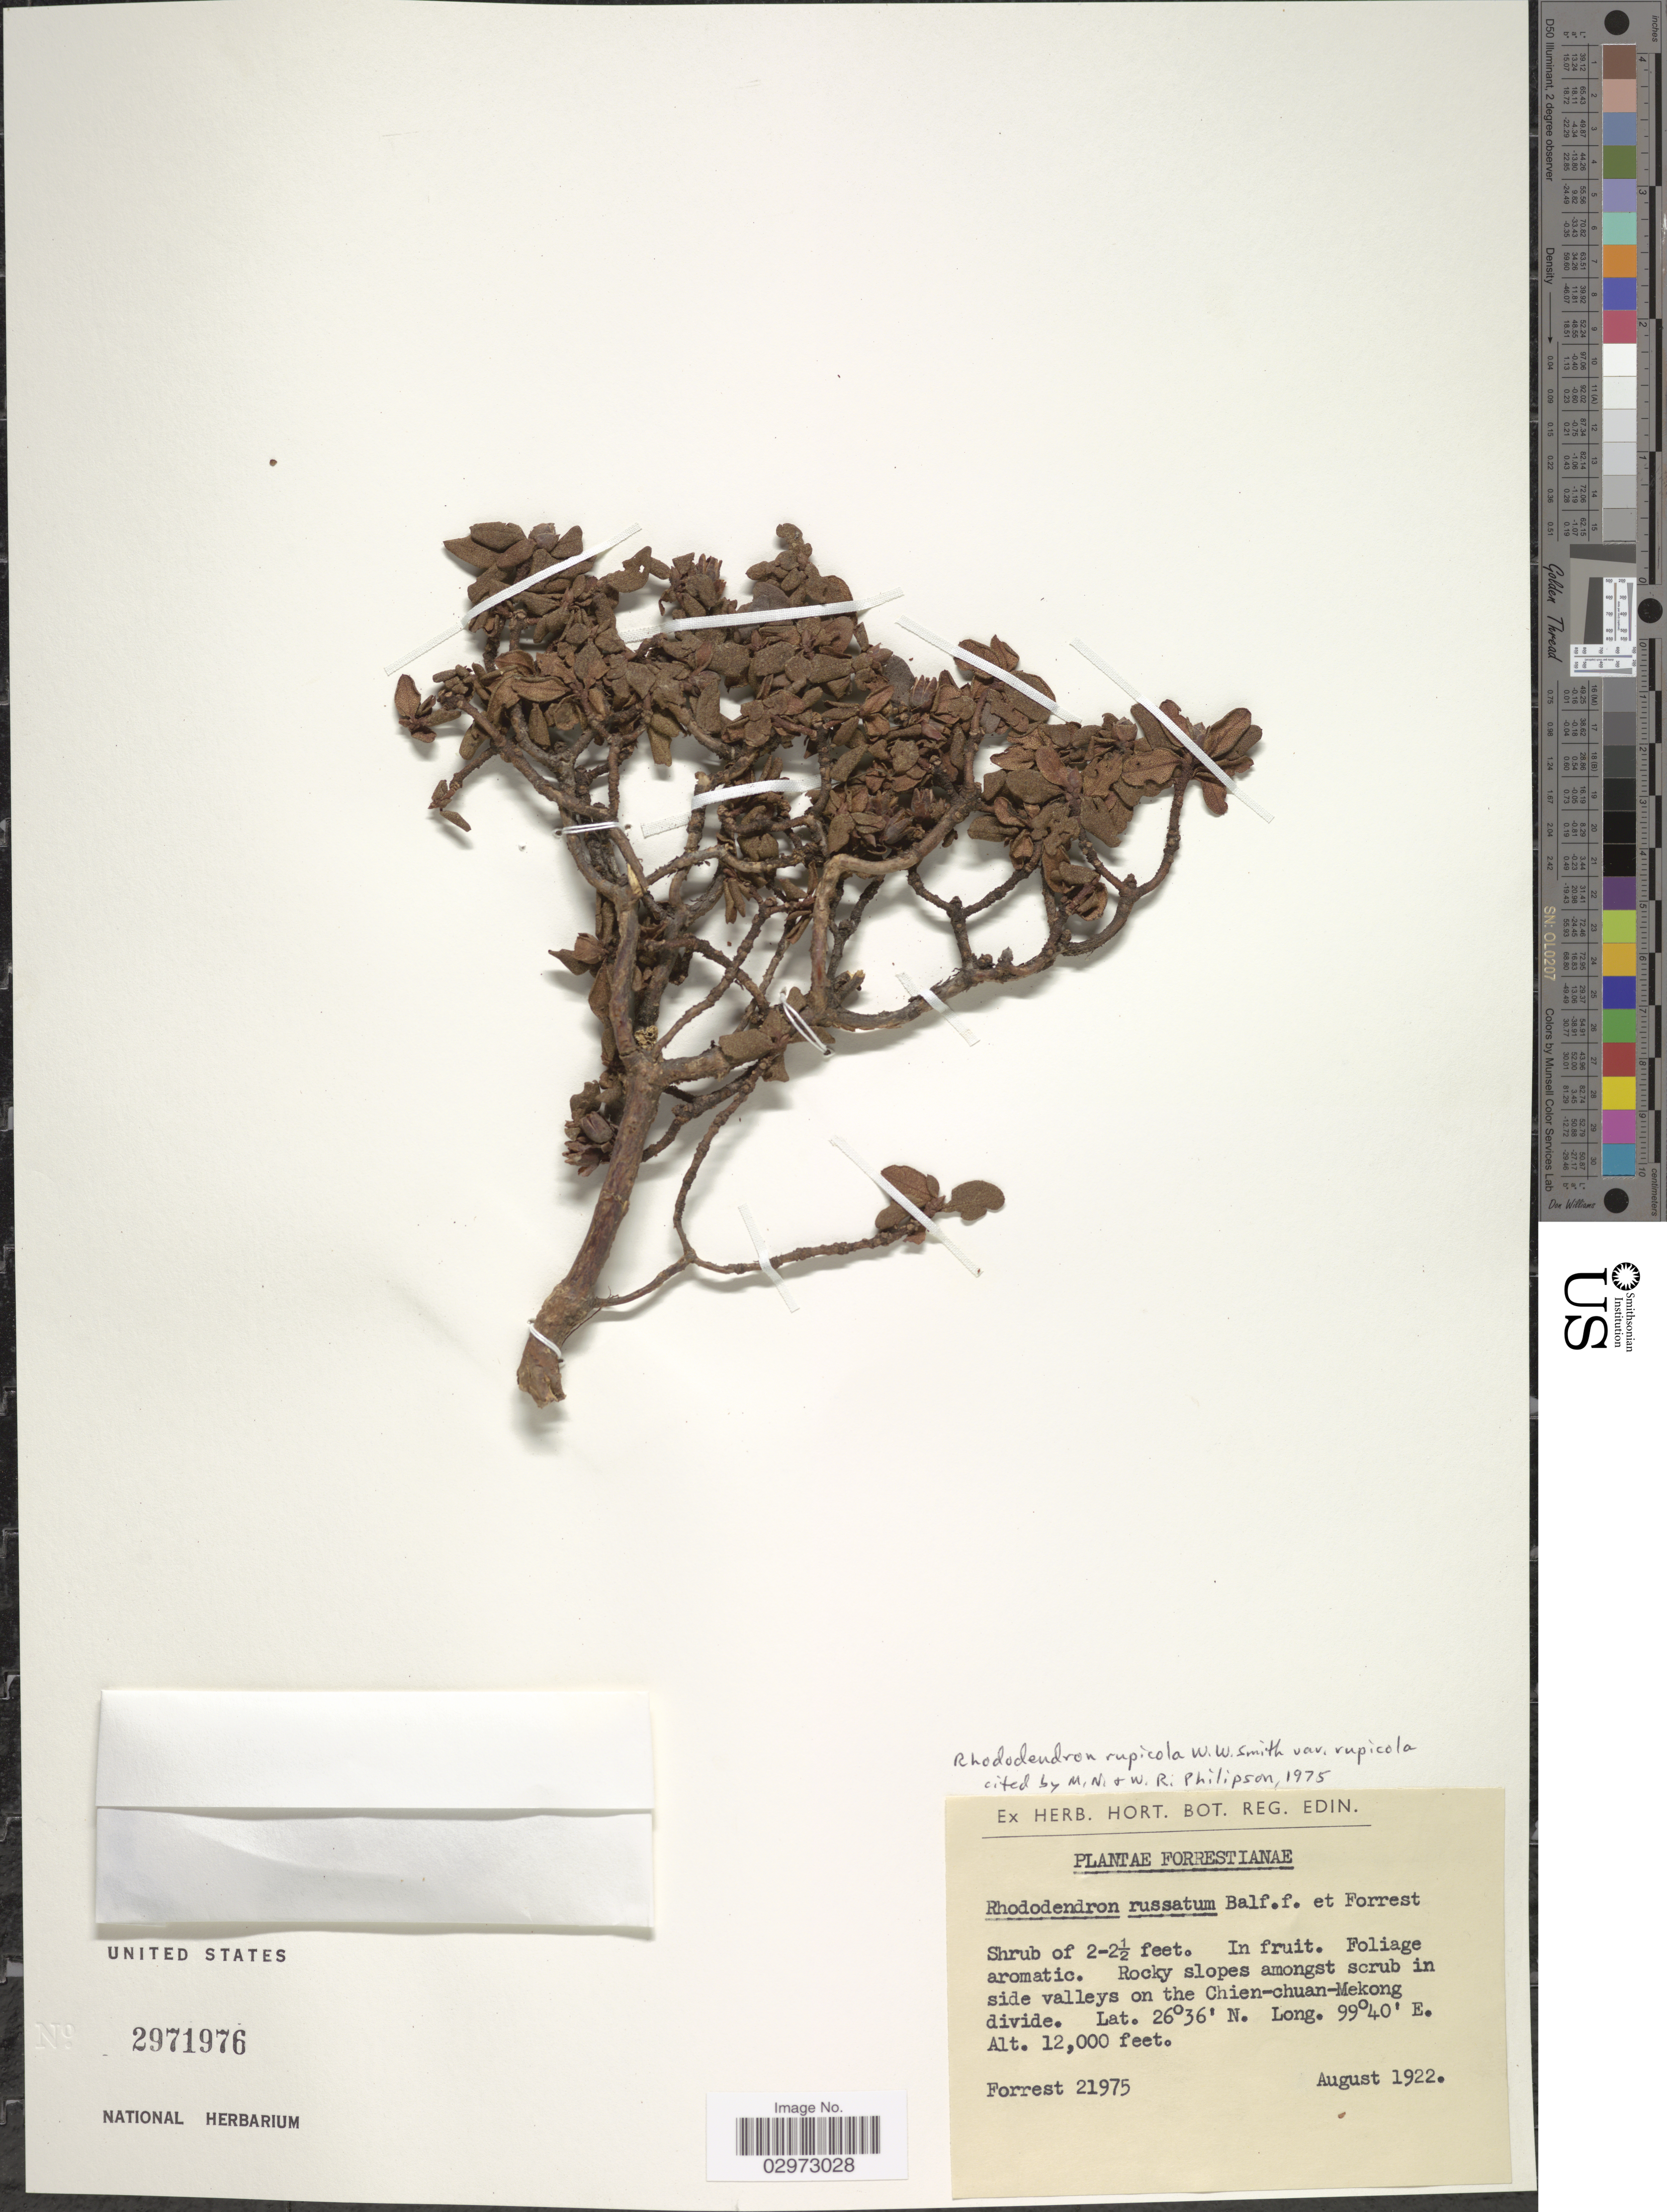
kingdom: Plantae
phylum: Tracheophyta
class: Magnoliopsida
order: Ericales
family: Ericaceae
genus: Rhododendron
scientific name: Rhododendron rupicola var. rupicola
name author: W.W. Sm.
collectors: -. Forrest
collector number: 21975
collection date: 1922-08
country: China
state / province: Yunnan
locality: Rocky slopes amongst scrub in side valleys on the Chien-chuan-Mekong divide.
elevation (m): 3658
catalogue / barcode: US 2971976